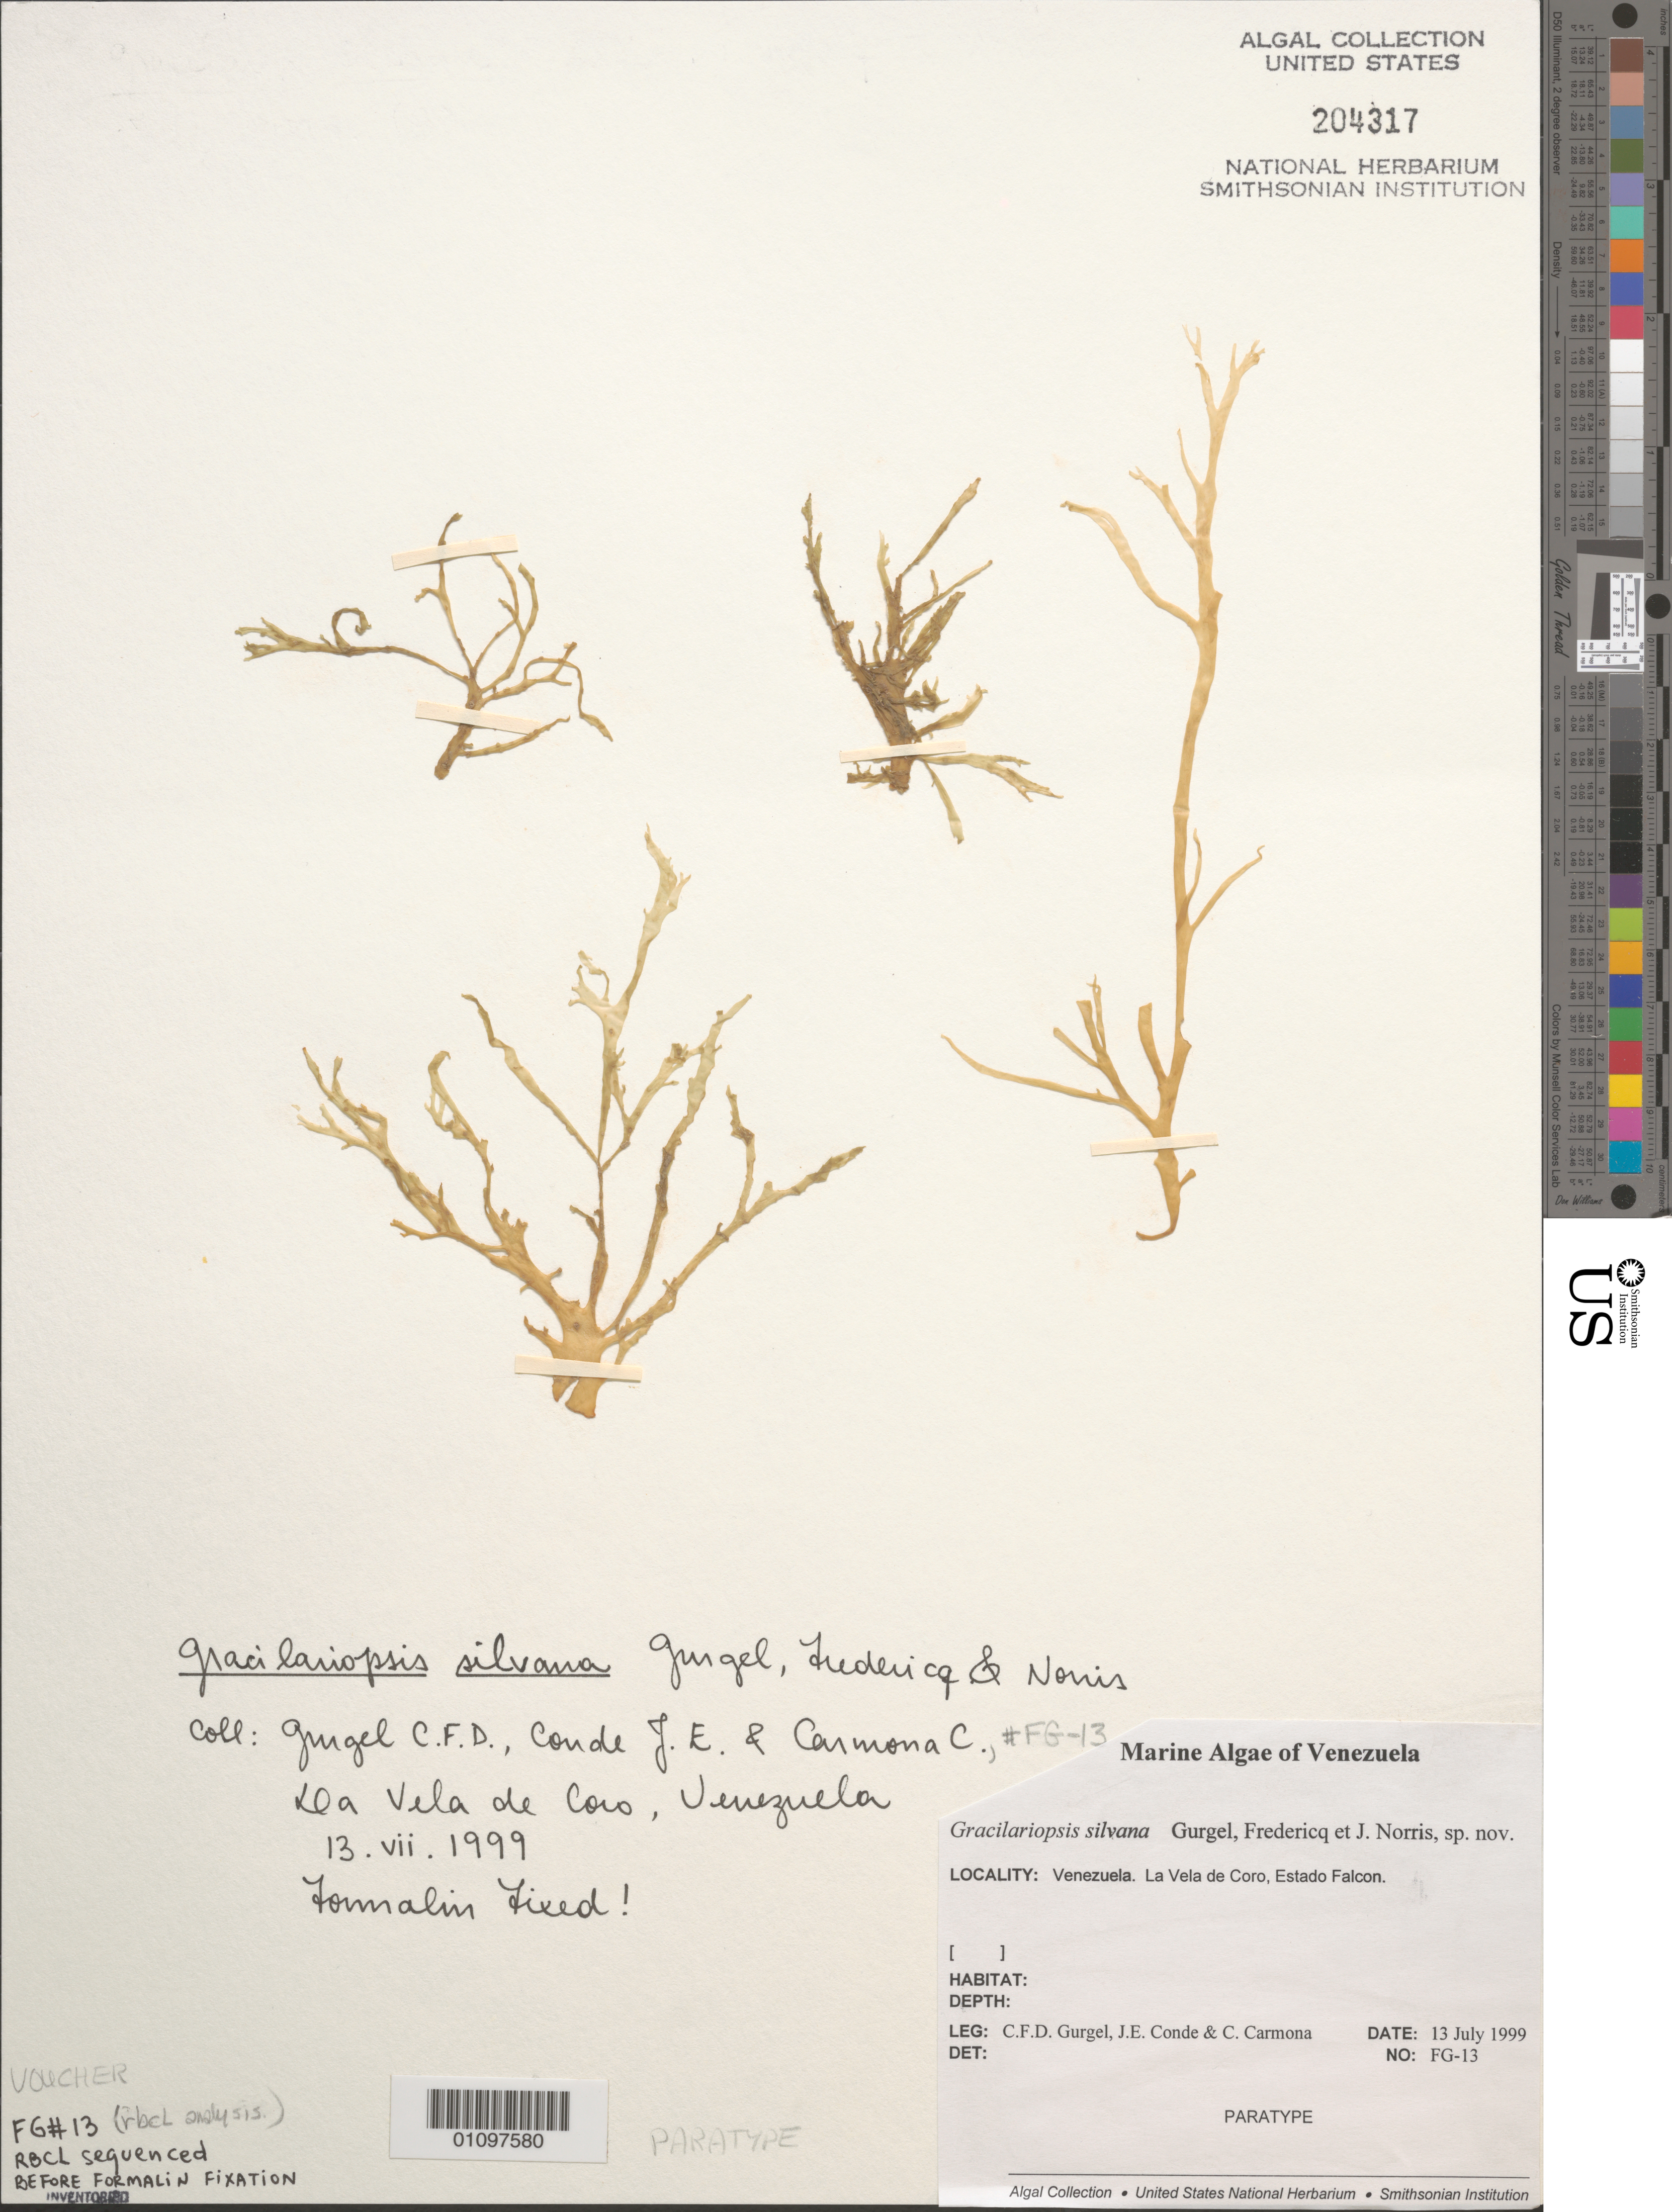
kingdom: Plantae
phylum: Rhodophyta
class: Florideophyceae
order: Gracilariales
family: Gracilariaceae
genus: Gracilariopsis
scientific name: Gracilariopsis silvana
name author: Gurgel et al.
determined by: Gurgel, C. F.; Conde, J. E.; Carmona, C.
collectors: C. Gurgel, J. Conde & C. Carmona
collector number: FG-13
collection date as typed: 13 Jul 1999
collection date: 1999-07-13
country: Venezuela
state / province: Falcón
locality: La Vela de Coro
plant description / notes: Paratype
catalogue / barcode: US 204317